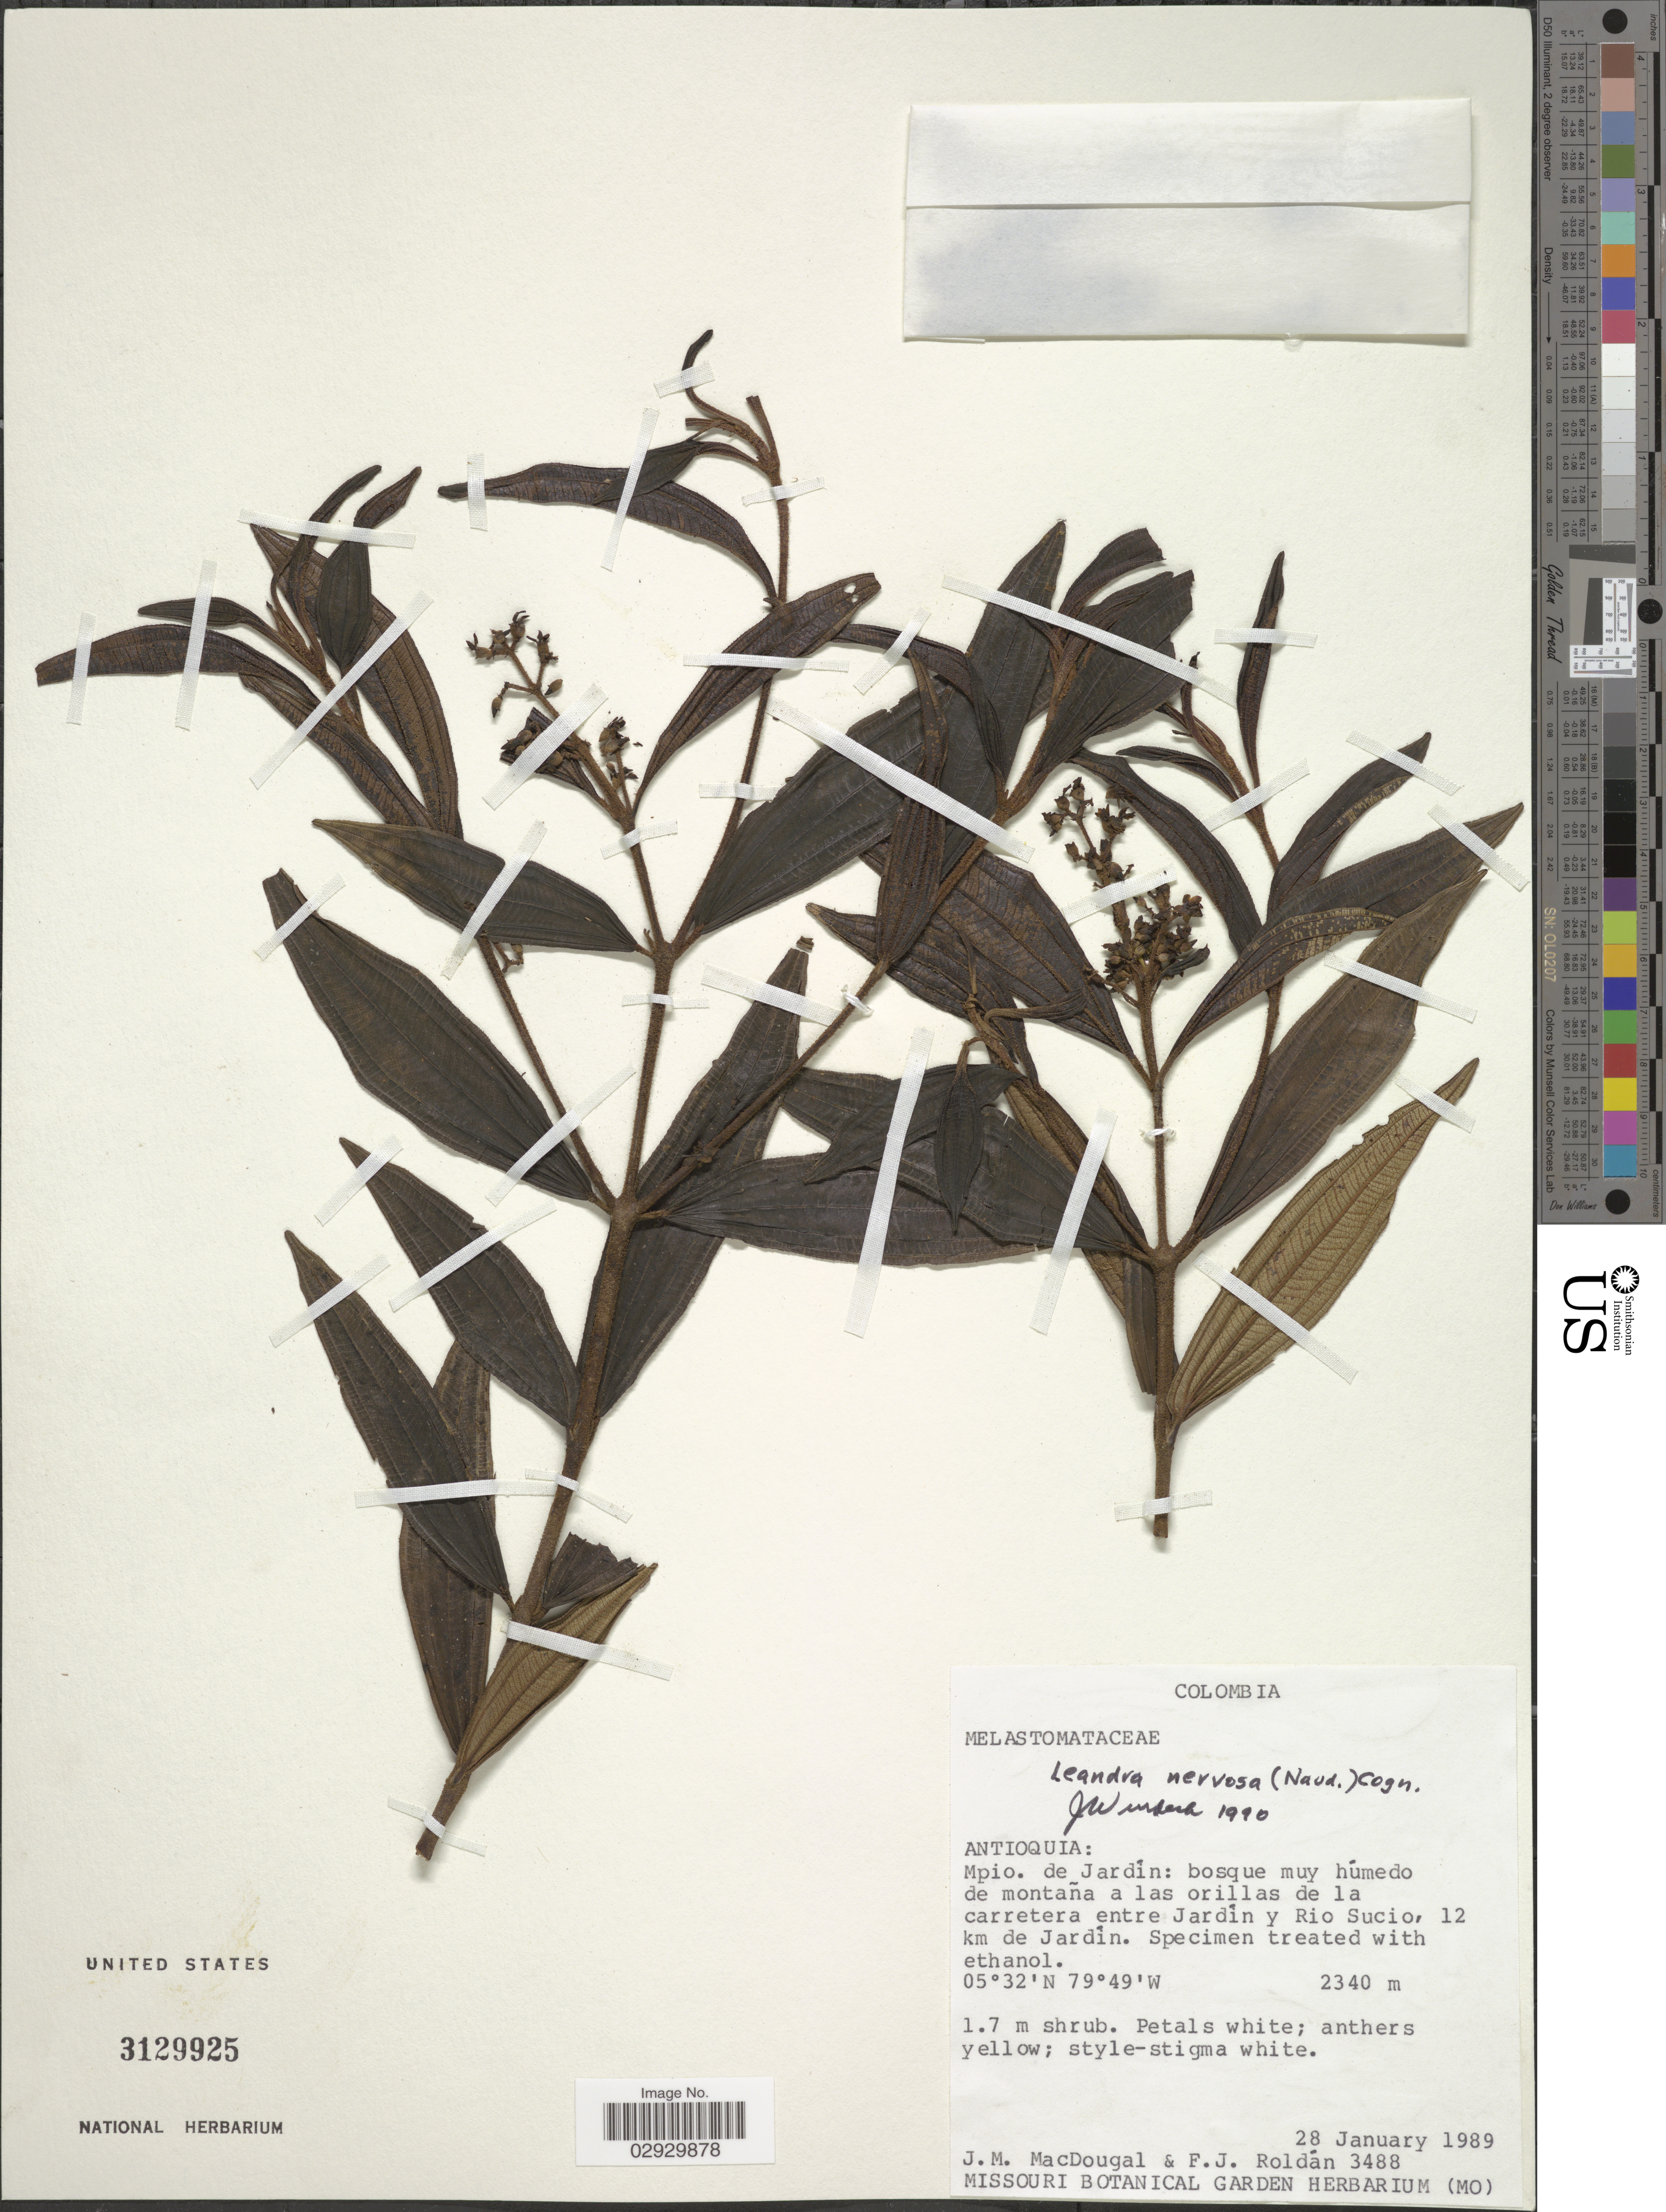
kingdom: Plantae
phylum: Tracheophyta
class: Magnoliopsida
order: Myrtales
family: Melastomataceae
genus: Leandra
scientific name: Leandra nervosa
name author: (Naudin) Cogn.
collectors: J. M. MacDougal & F. J. Roldán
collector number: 3488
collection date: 1989-01-28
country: Colombia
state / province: Antioquia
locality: Mpio. de Jardín: bosque muy húmedo de montaña a las orillas de la carretera entre Jardín y Rio Sucio, 12 km de Jardín.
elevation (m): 2340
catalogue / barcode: US 3129925